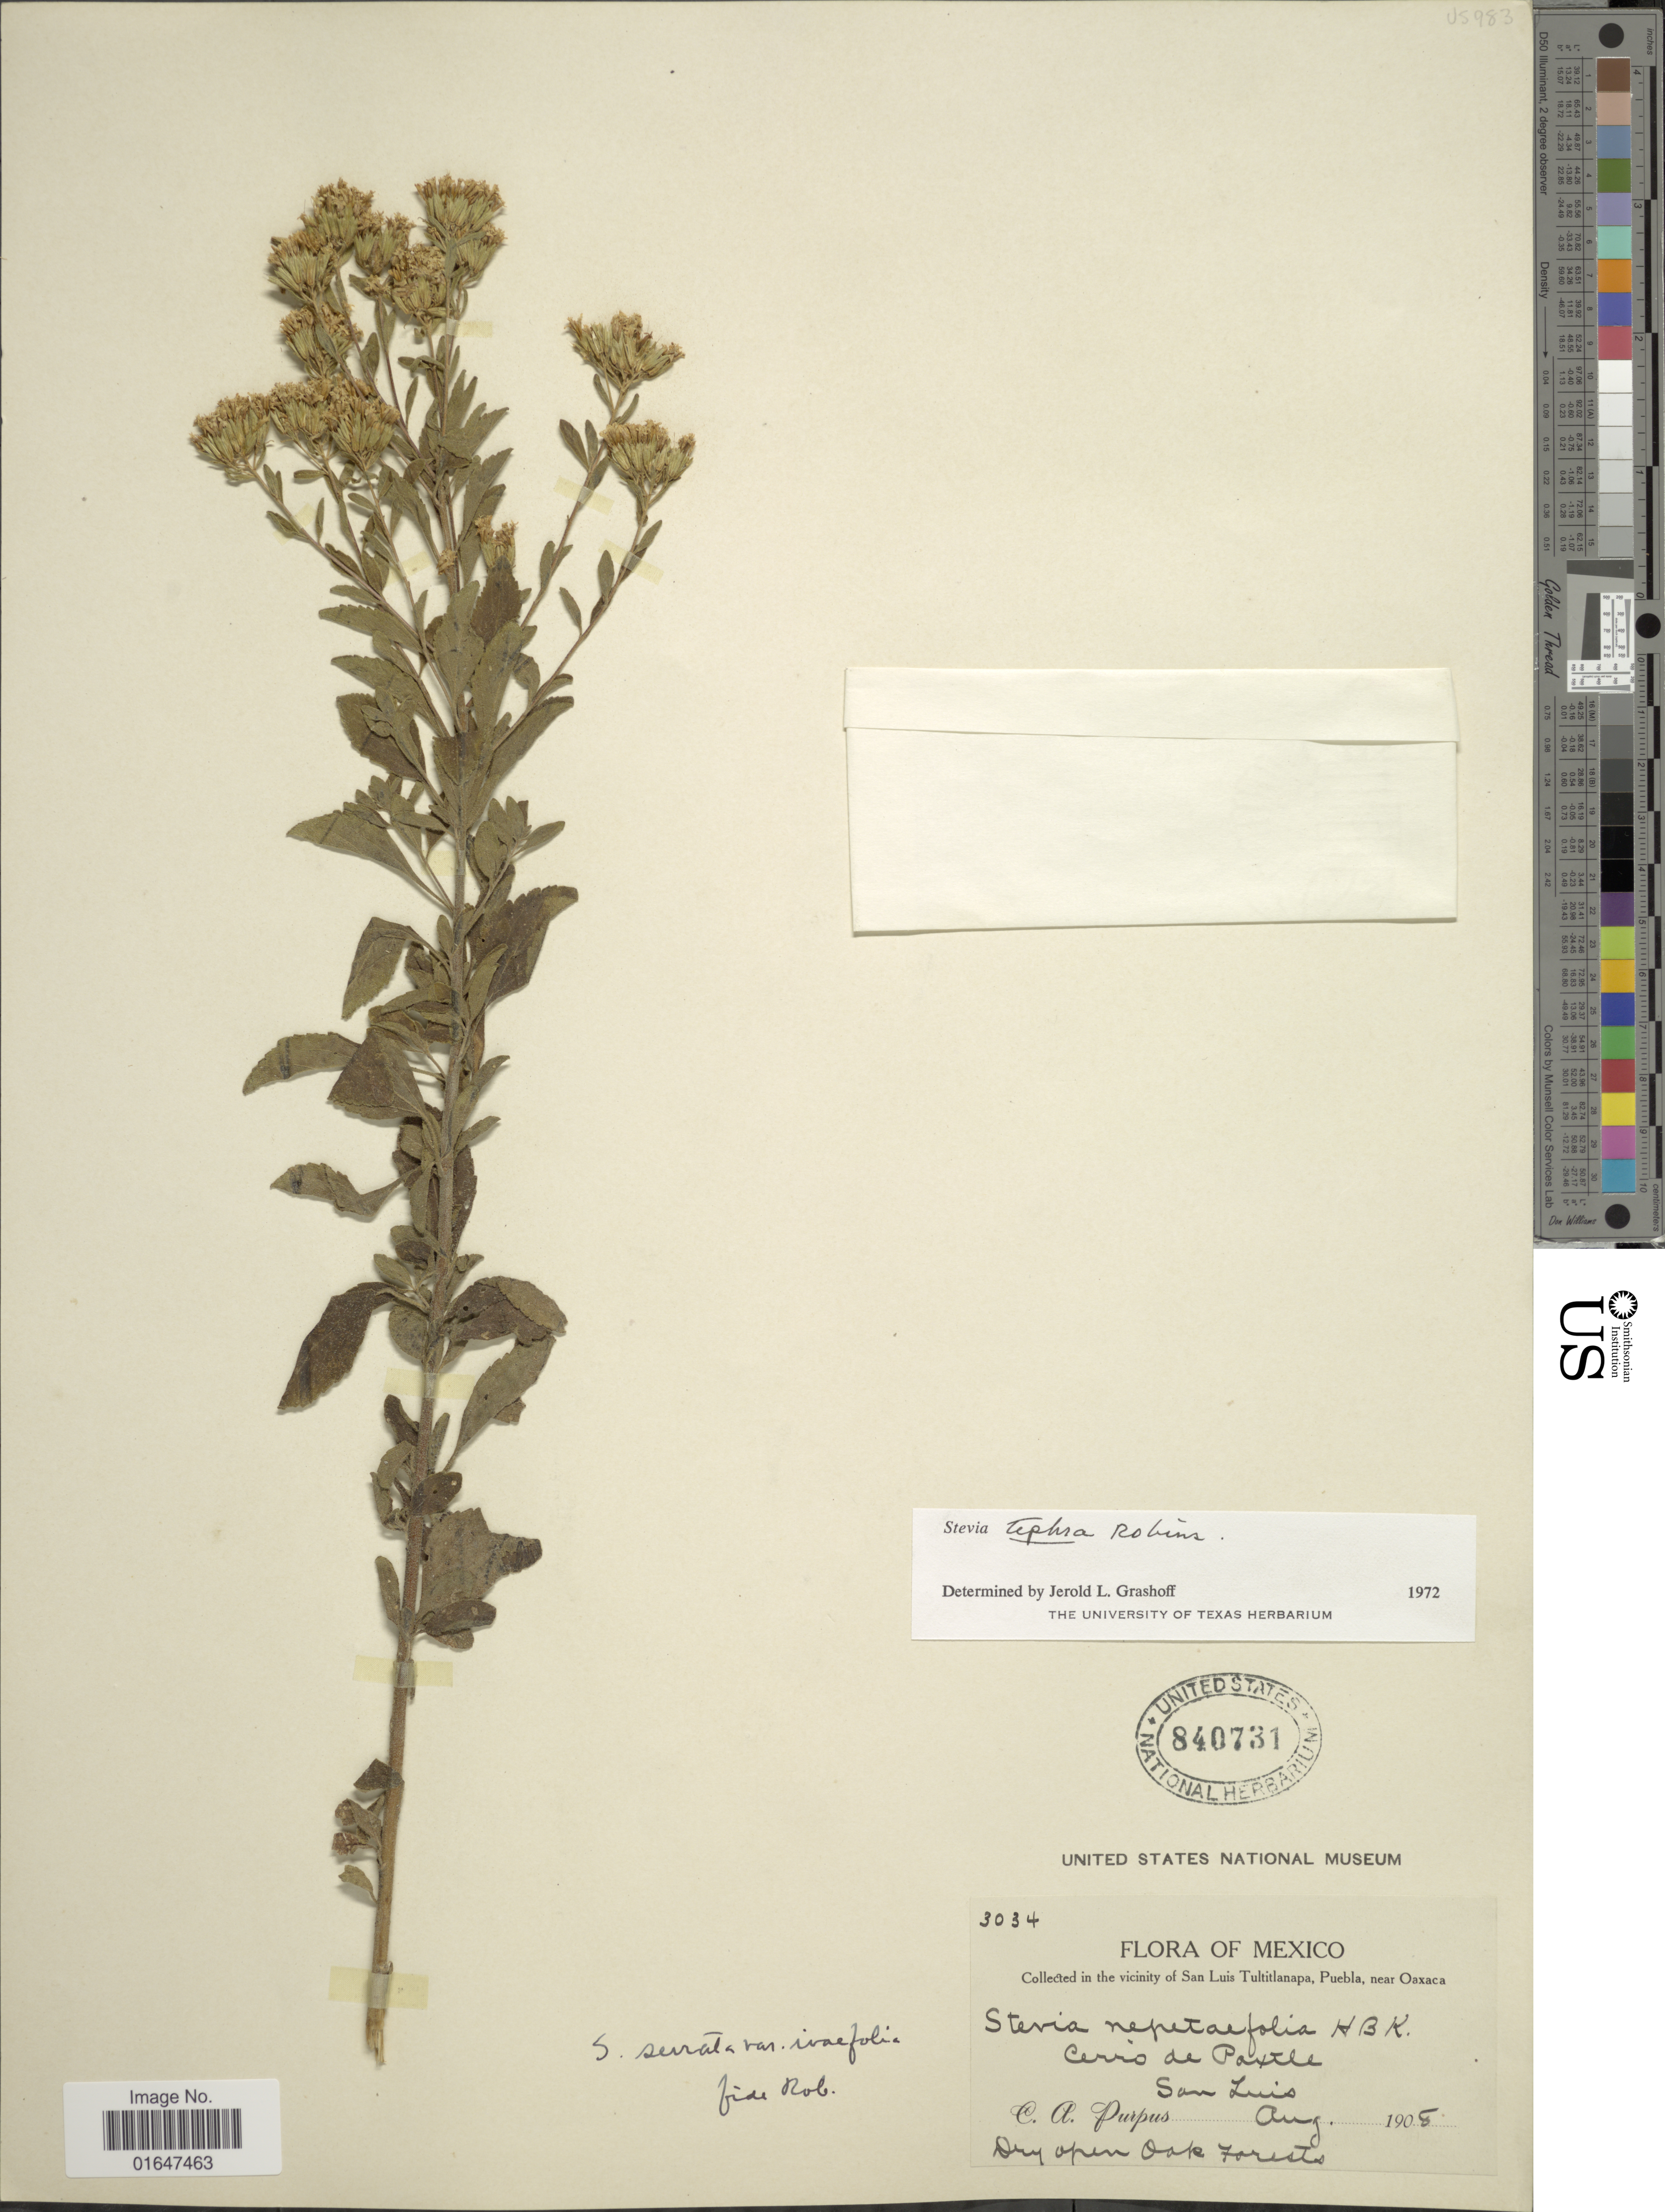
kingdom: Plantae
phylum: Tracheophyta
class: Magnoliopsida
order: Asterales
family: Asteraceae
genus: Stevia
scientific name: Stevia tephra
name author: B.L. Rob.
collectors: C. A. Purpus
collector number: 3034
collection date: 1908-08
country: Mexico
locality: Vicinity of San Luis Tultitlanapa, Puebla, near Oaxaca, Cerro de Paxtle, San Luis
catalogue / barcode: US 840731